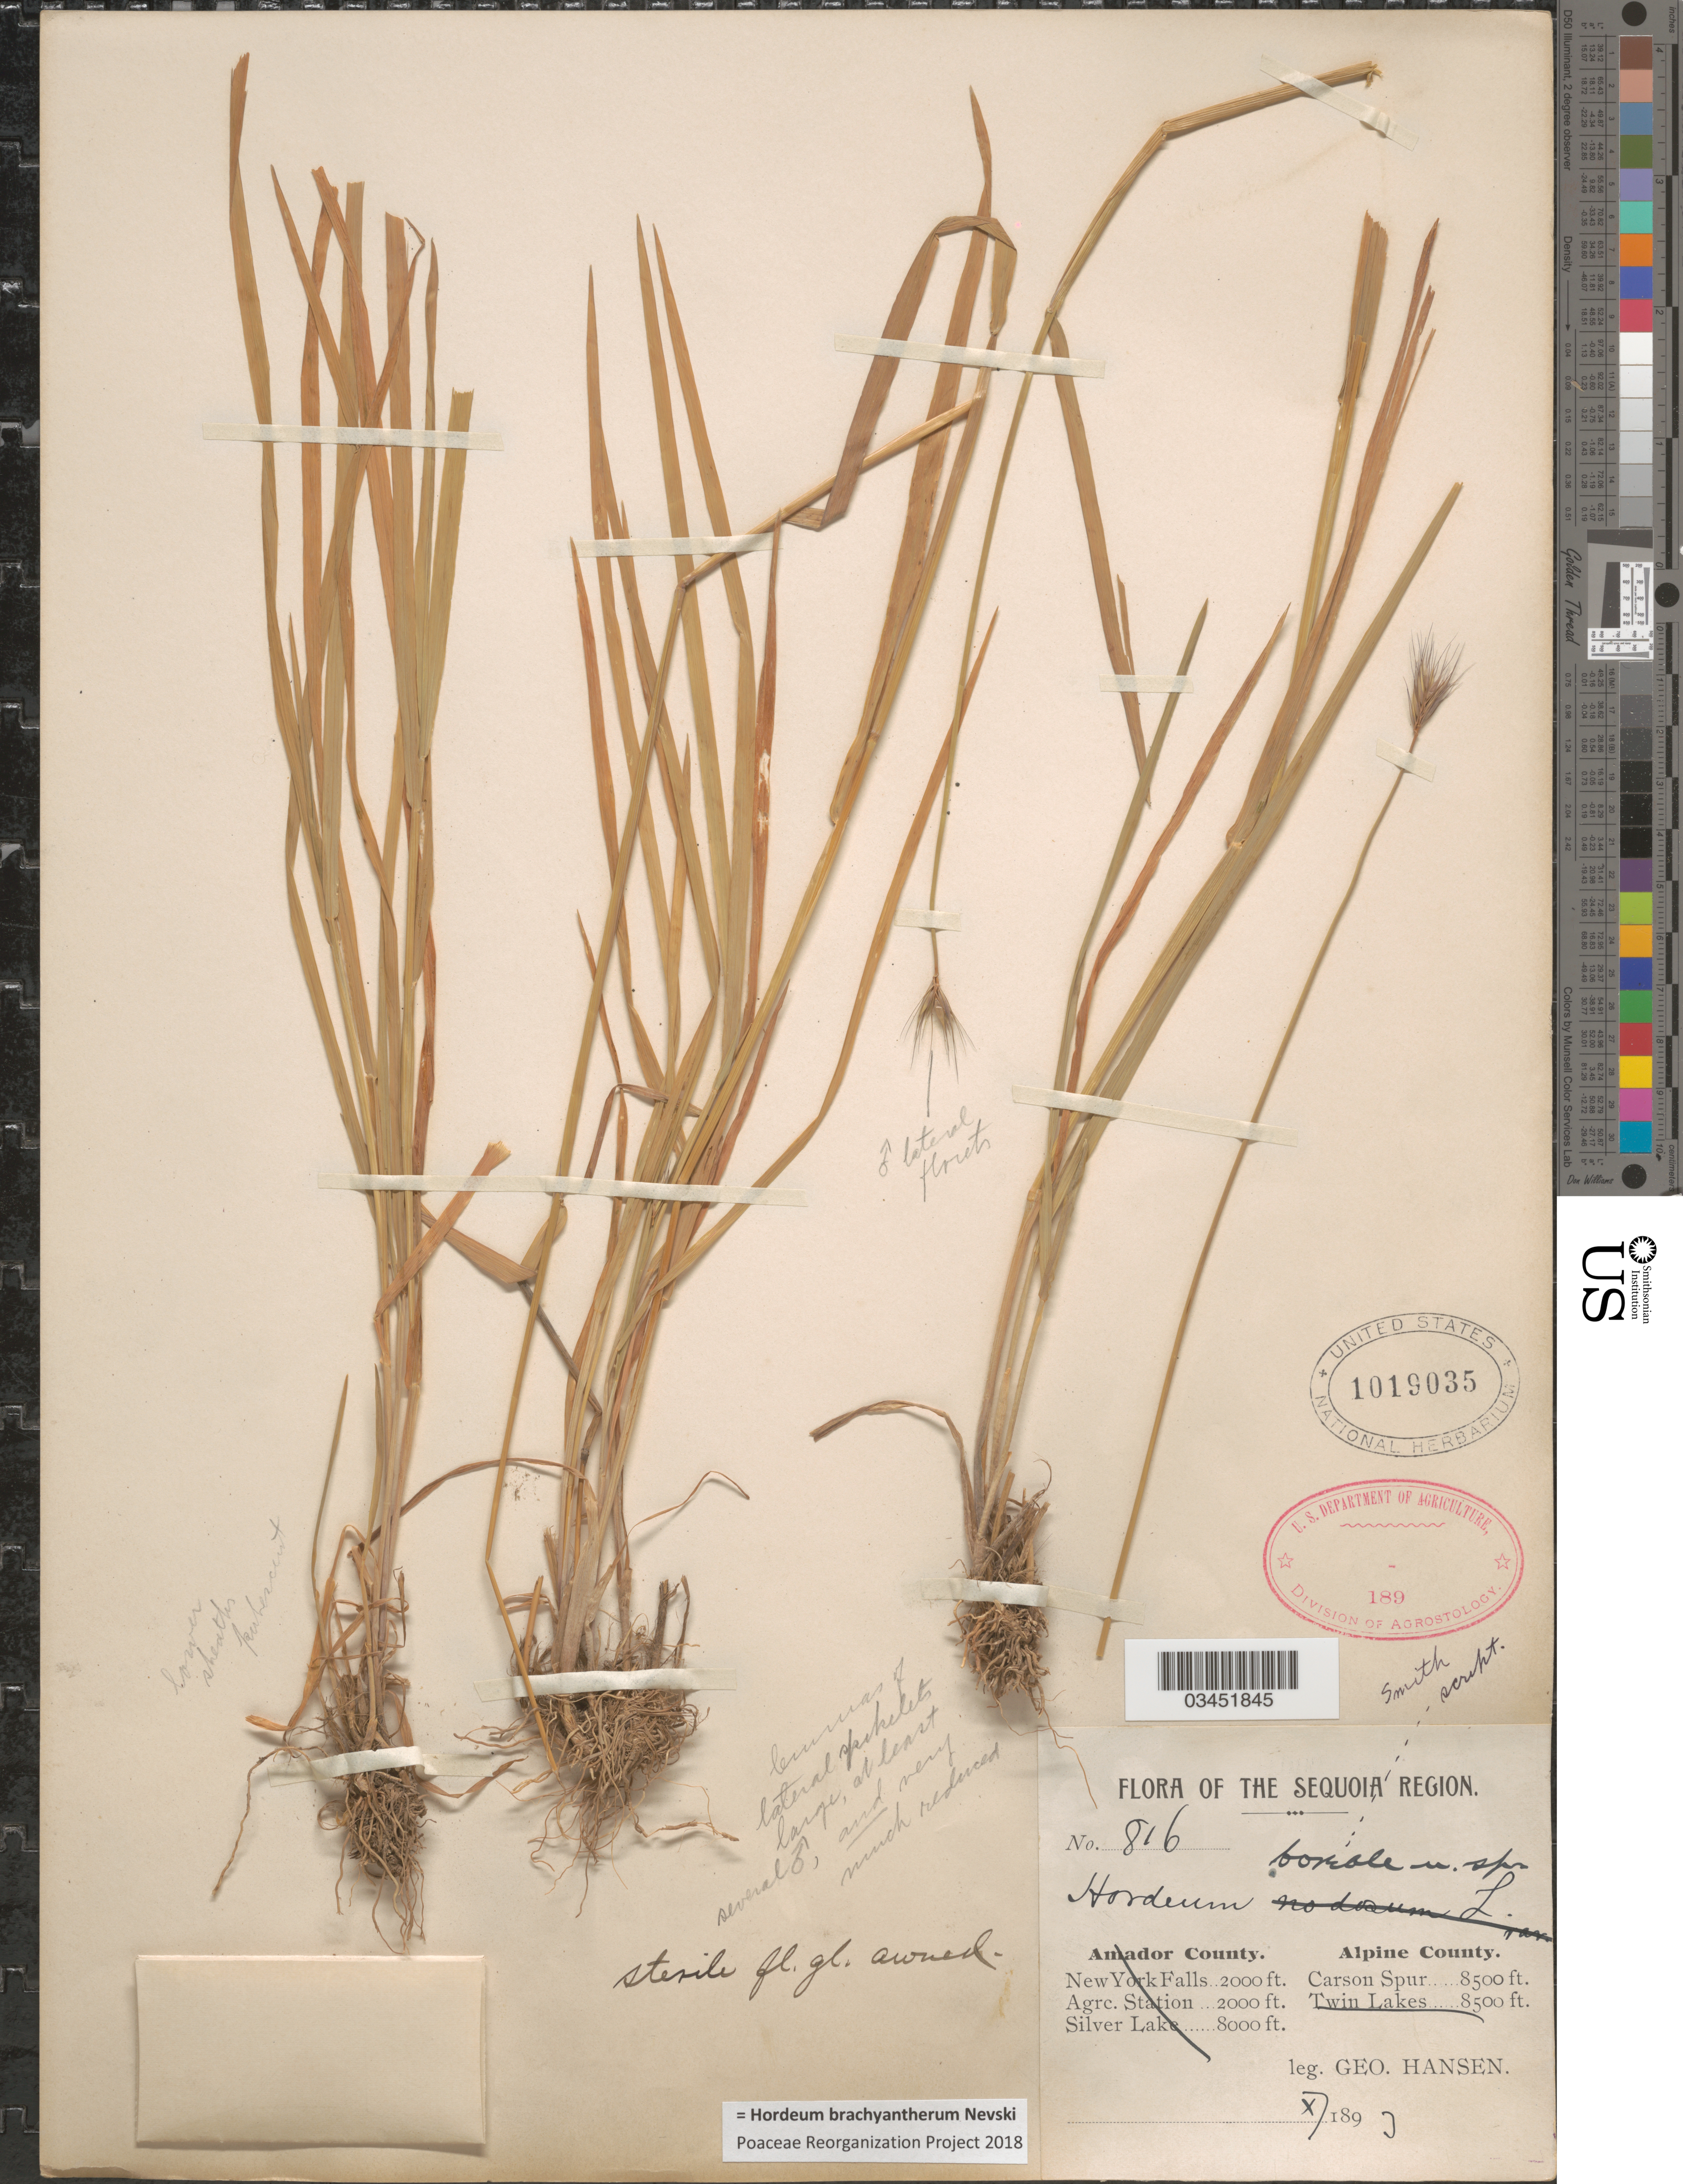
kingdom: Plantae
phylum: Tracheophyta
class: Liliopsida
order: Poales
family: Poaceae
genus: Hordeum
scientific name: Hordeum brachyantherum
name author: Nevski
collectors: G. Hansen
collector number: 816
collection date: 1893-10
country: United States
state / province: California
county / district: Alpine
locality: Sequoia Region. Alpine County. Carson Spur.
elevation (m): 2591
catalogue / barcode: US 1019035